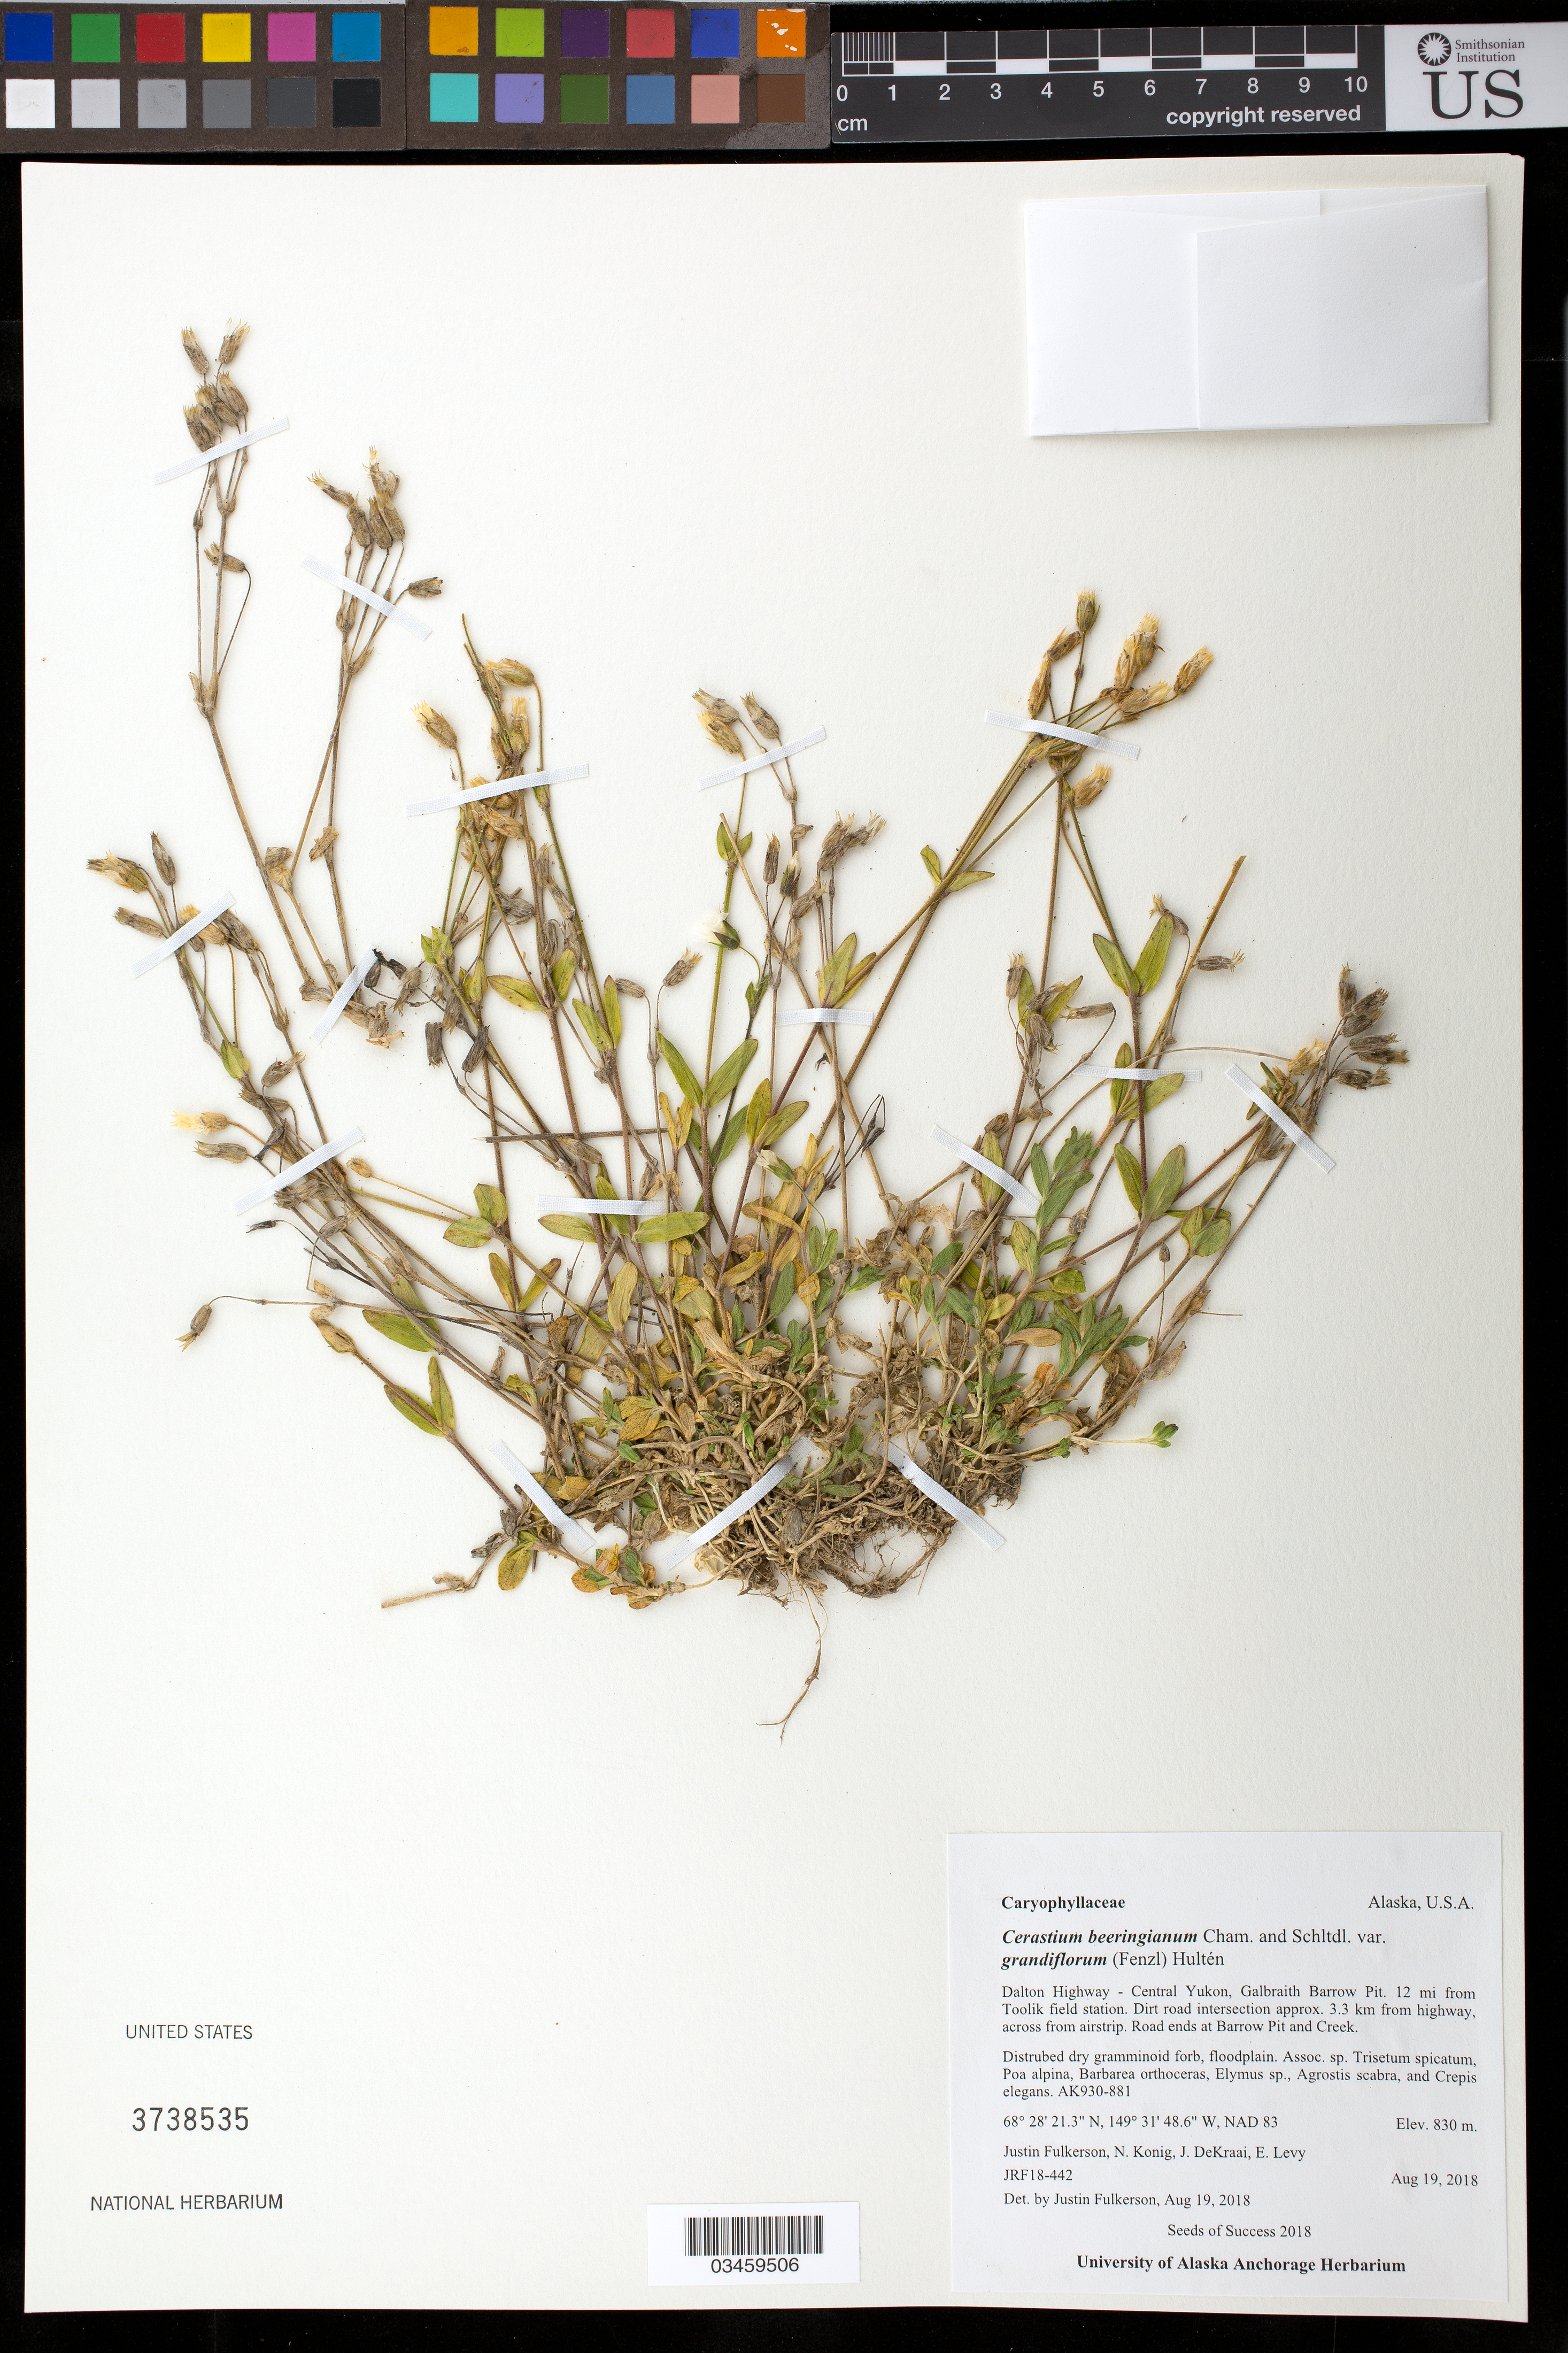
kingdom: Plantae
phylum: Tracheophyta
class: Magnoliopsida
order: Caryophyllales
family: Caryophyllaceae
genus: Cerastium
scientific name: Cerastium beeringianum var. grandiflorum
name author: Hultén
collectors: J. Fulkerson, N. Konig, E. Levy & J. Dekraai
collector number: JRF18-442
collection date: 2018-08-19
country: United States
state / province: Alaska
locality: Dalton Hwy-Central Yukon, Galbraith Barrow Pit, 12 mi from Toolik field station.Dirt road intersection 3.3 km from Hwy, across from airstrip, road ends at Barrow Pit and Creek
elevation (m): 830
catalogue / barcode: US 3738535